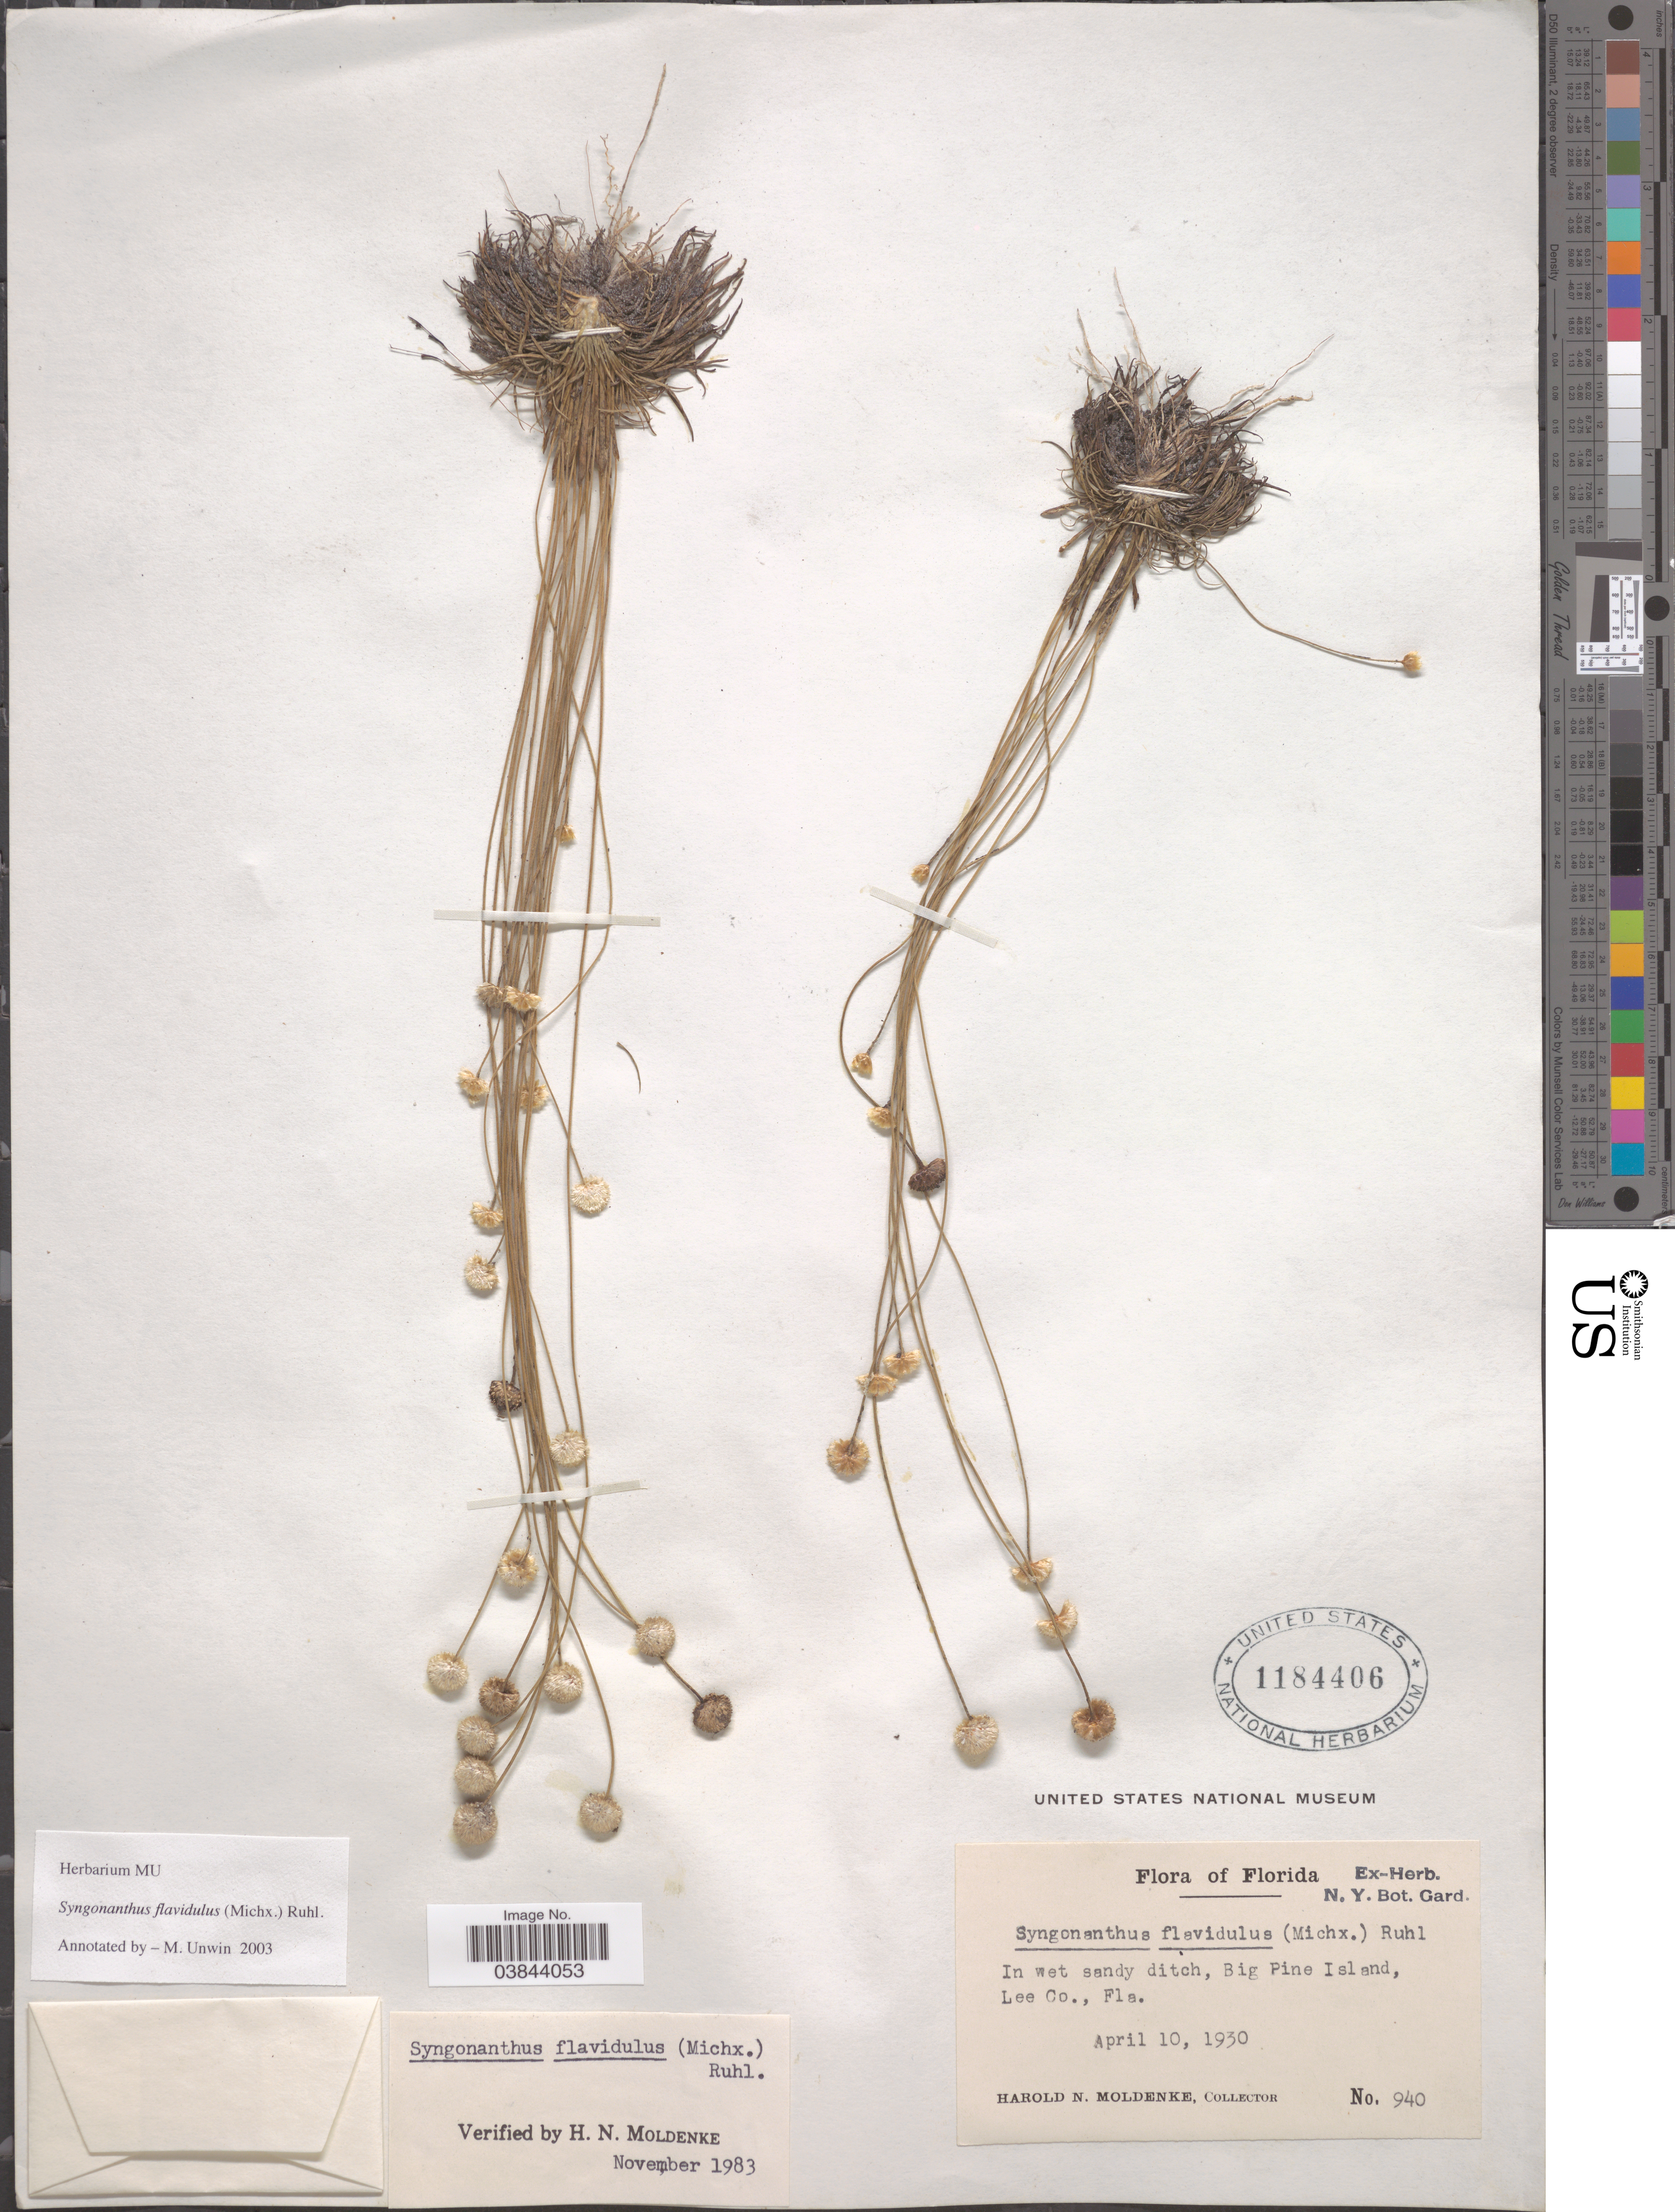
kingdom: Plantae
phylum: Tracheophyta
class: Liliopsida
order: Poales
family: Eriocaulaceae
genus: Syngonanthus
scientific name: Syngonanthus flavidulus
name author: (Michx.) Ruhland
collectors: H. N. Moldenke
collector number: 940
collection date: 1930-04-10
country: United States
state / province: Florida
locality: In wet sandy ditch, Big Pine Island, Lee Co.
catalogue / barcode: US 1184406